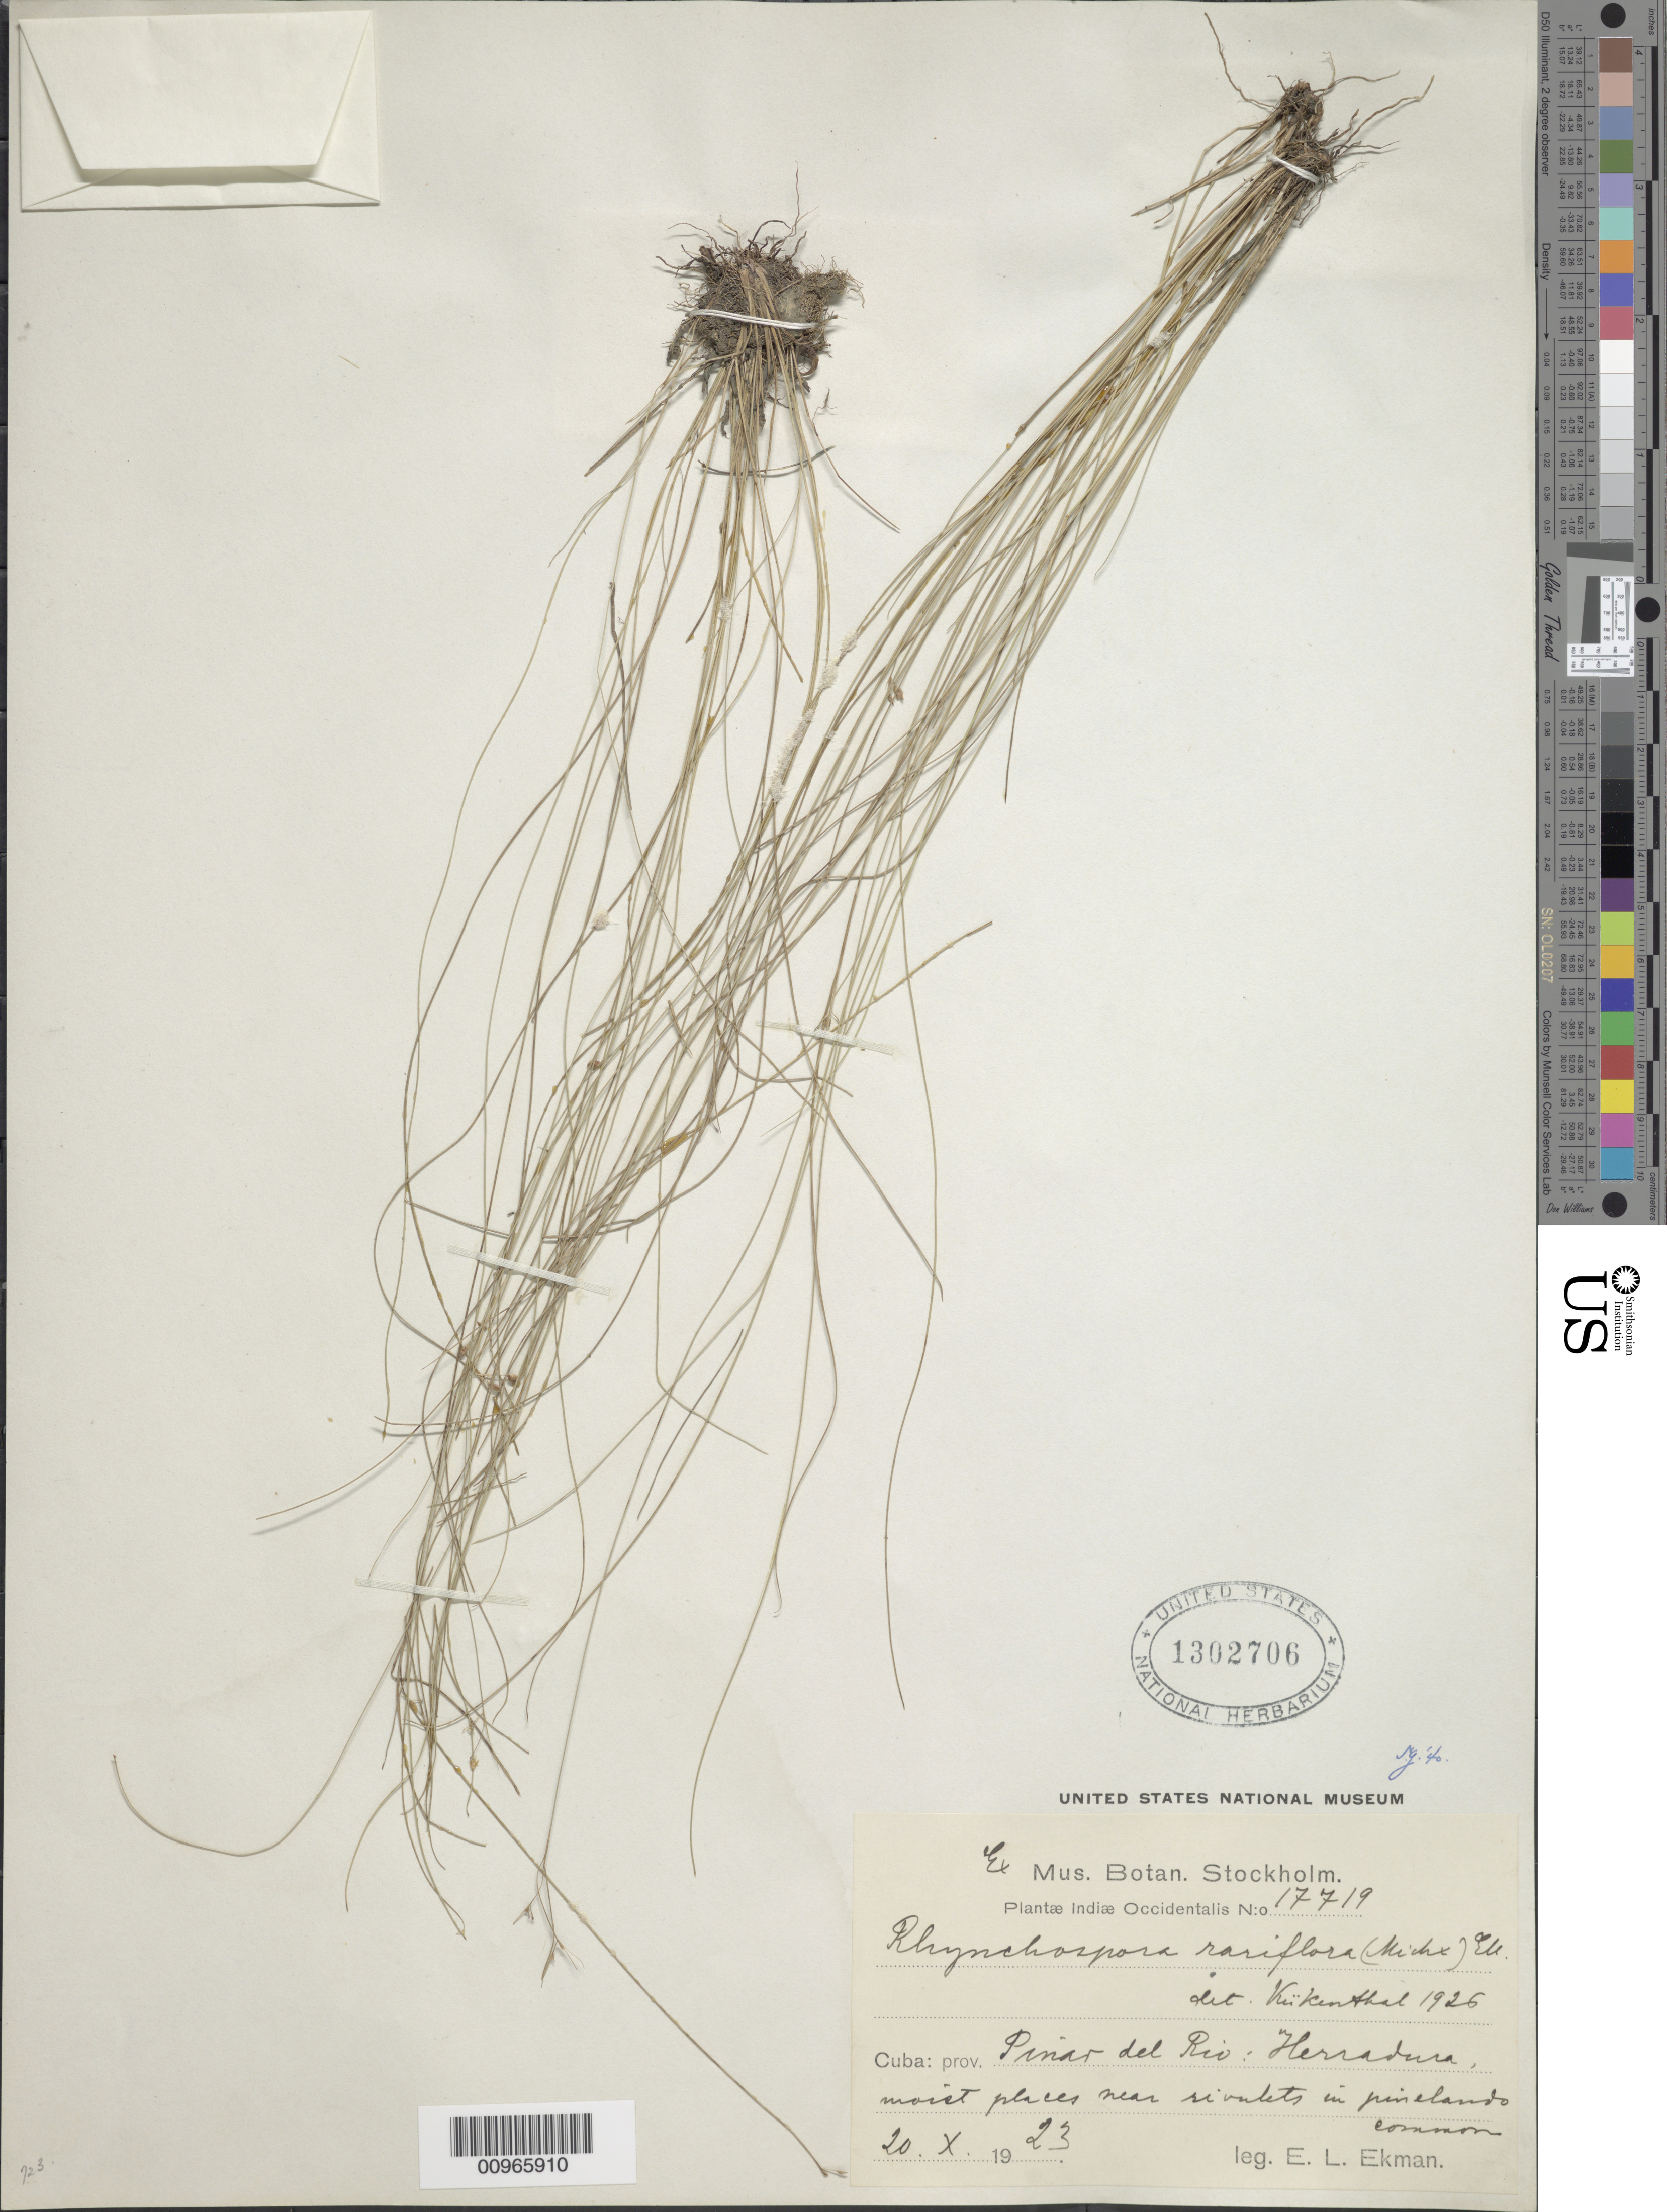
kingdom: Plantae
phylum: Tracheophyta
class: Liliopsida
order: Poales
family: Cyperaceae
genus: Rhynchospora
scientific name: Rhynchospora rariflora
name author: (Michx.) Elliott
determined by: Gale, S.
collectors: E. L. Ekman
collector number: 17719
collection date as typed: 20 Oct 1923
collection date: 1923-10-20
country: Cuba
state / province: Pinar del Rio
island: Cuba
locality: Herradura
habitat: Moist places near rivulets in pinelands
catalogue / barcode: US 1302706